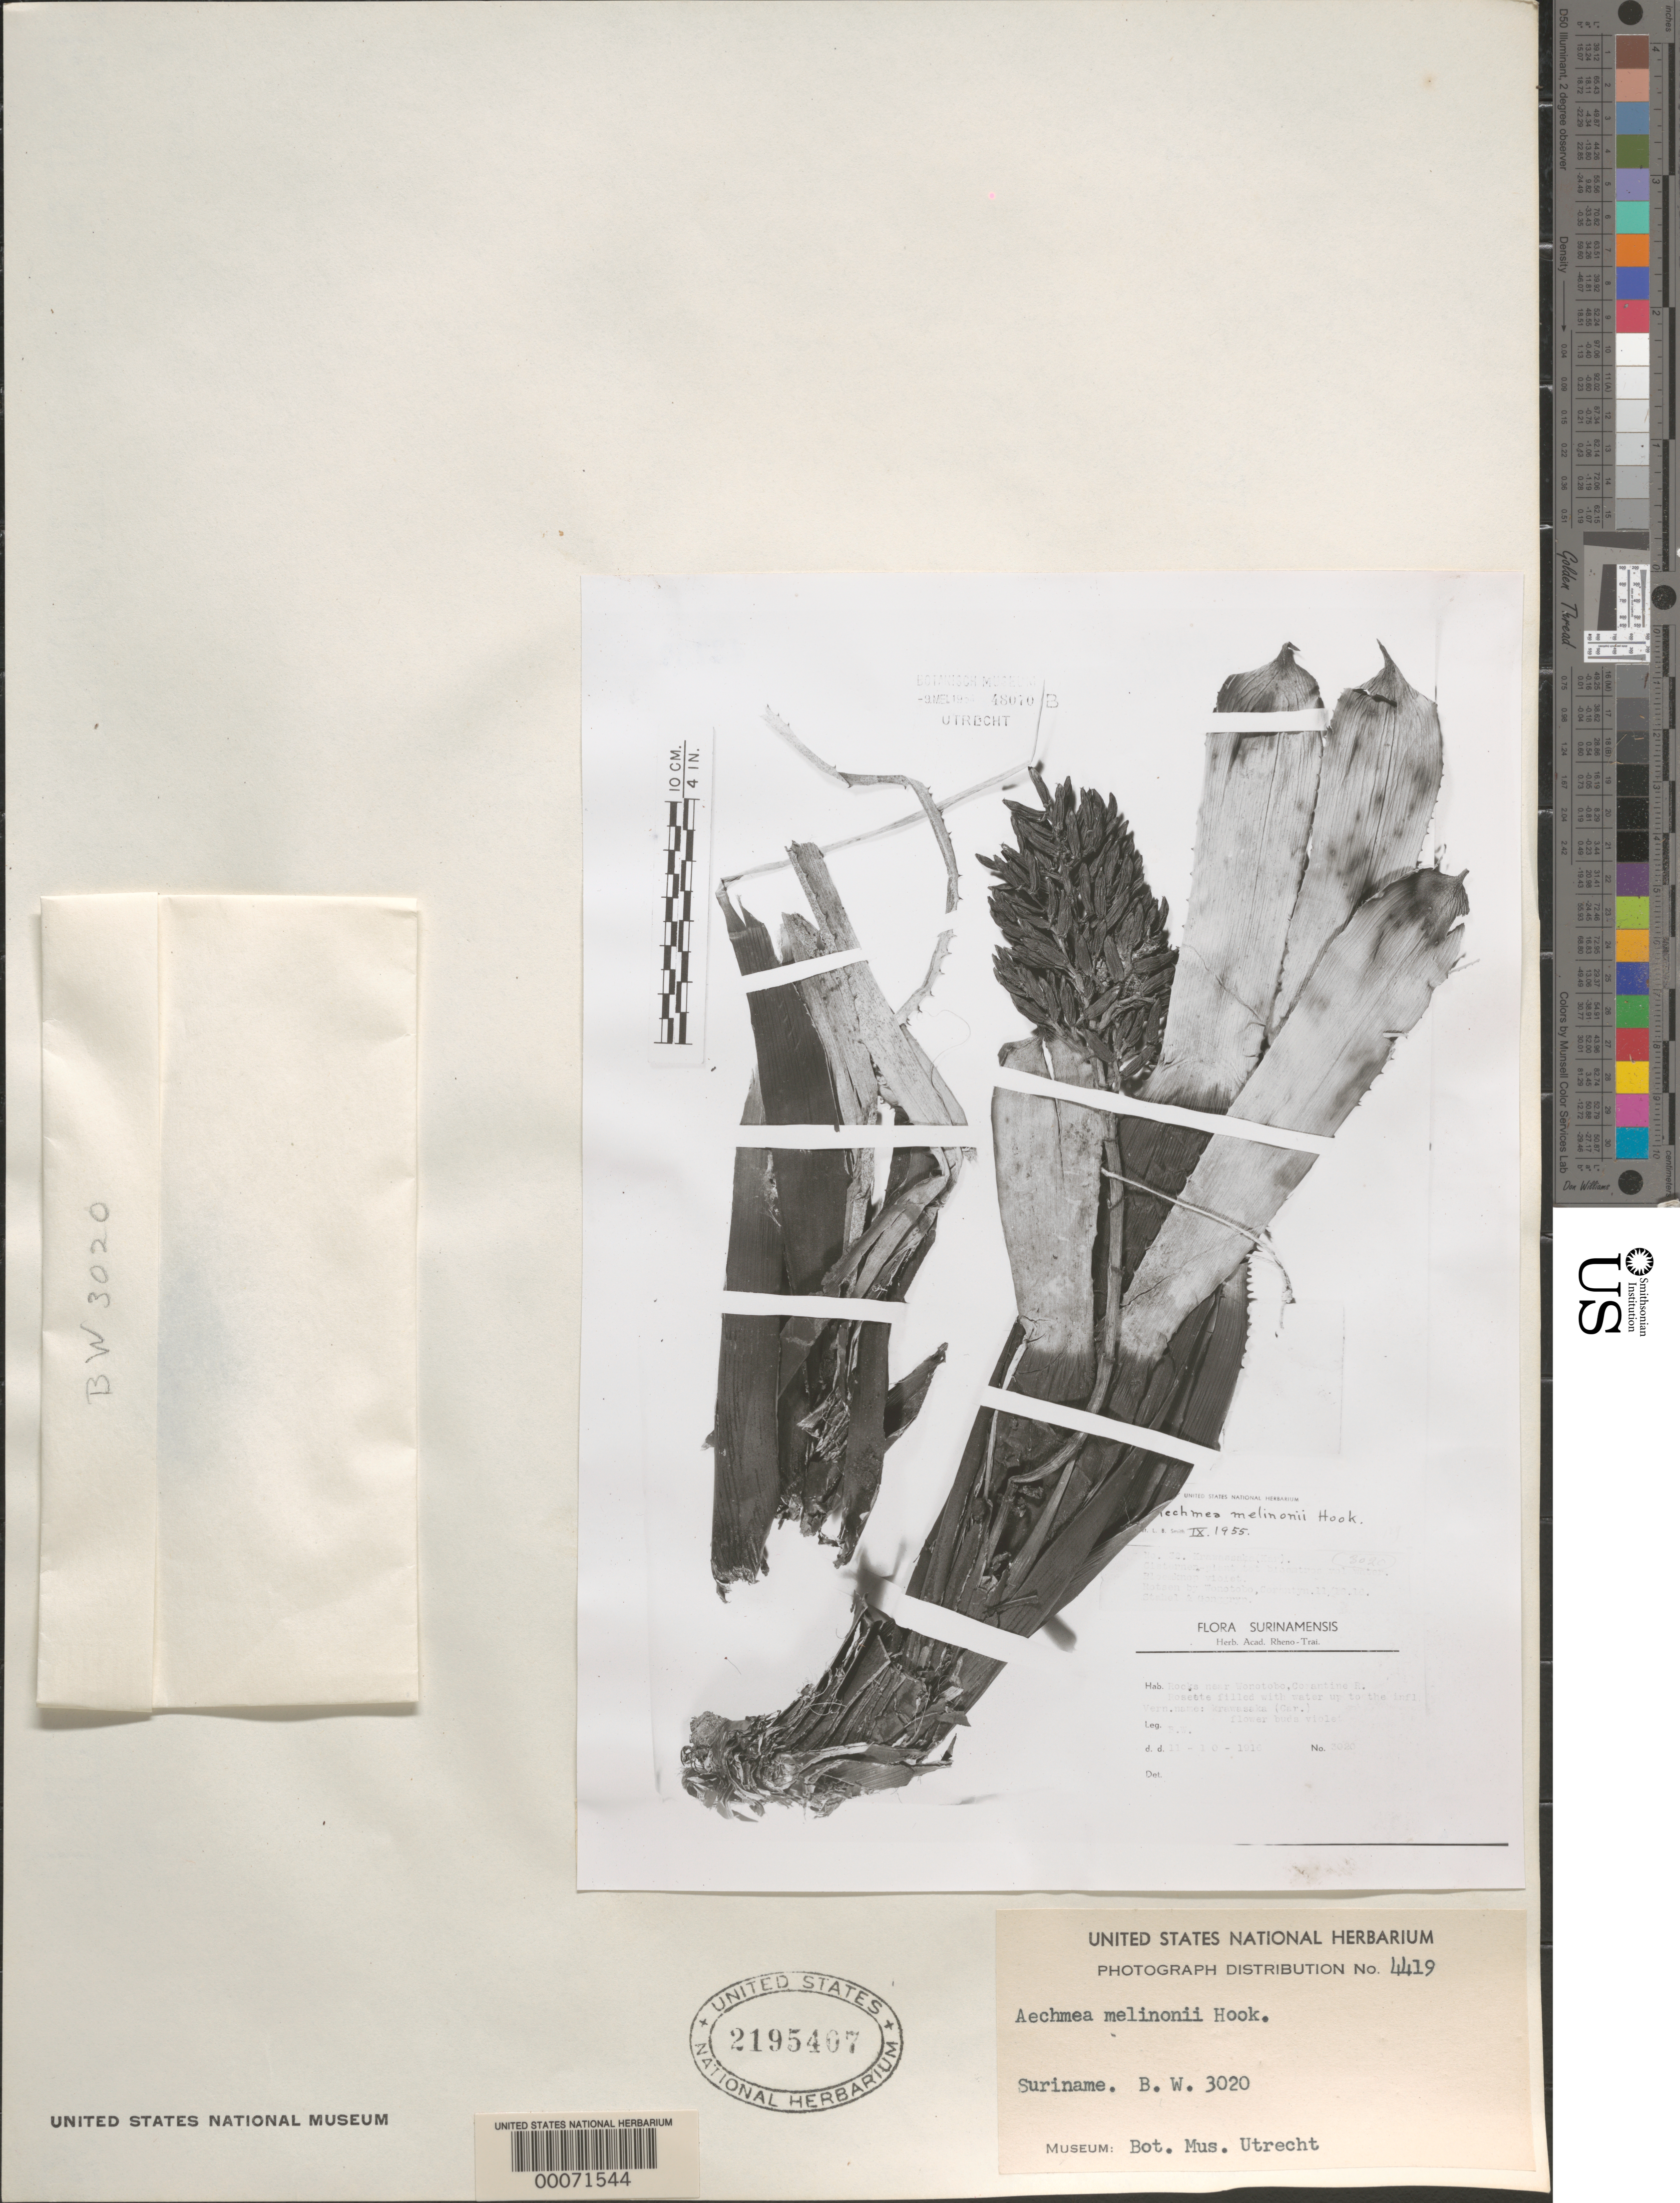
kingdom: Plantae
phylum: Tracheophyta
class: Liliopsida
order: Poales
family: Bromeliaceae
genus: Aechmea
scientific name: Aechmea melinonii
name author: Hook.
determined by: Smith, Lyman B., (US), NMNH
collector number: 3020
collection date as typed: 11-Oct-16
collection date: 1916-10-11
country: Suriname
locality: Wonotobo, near, Corantyne R.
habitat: Rocks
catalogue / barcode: US 2195407